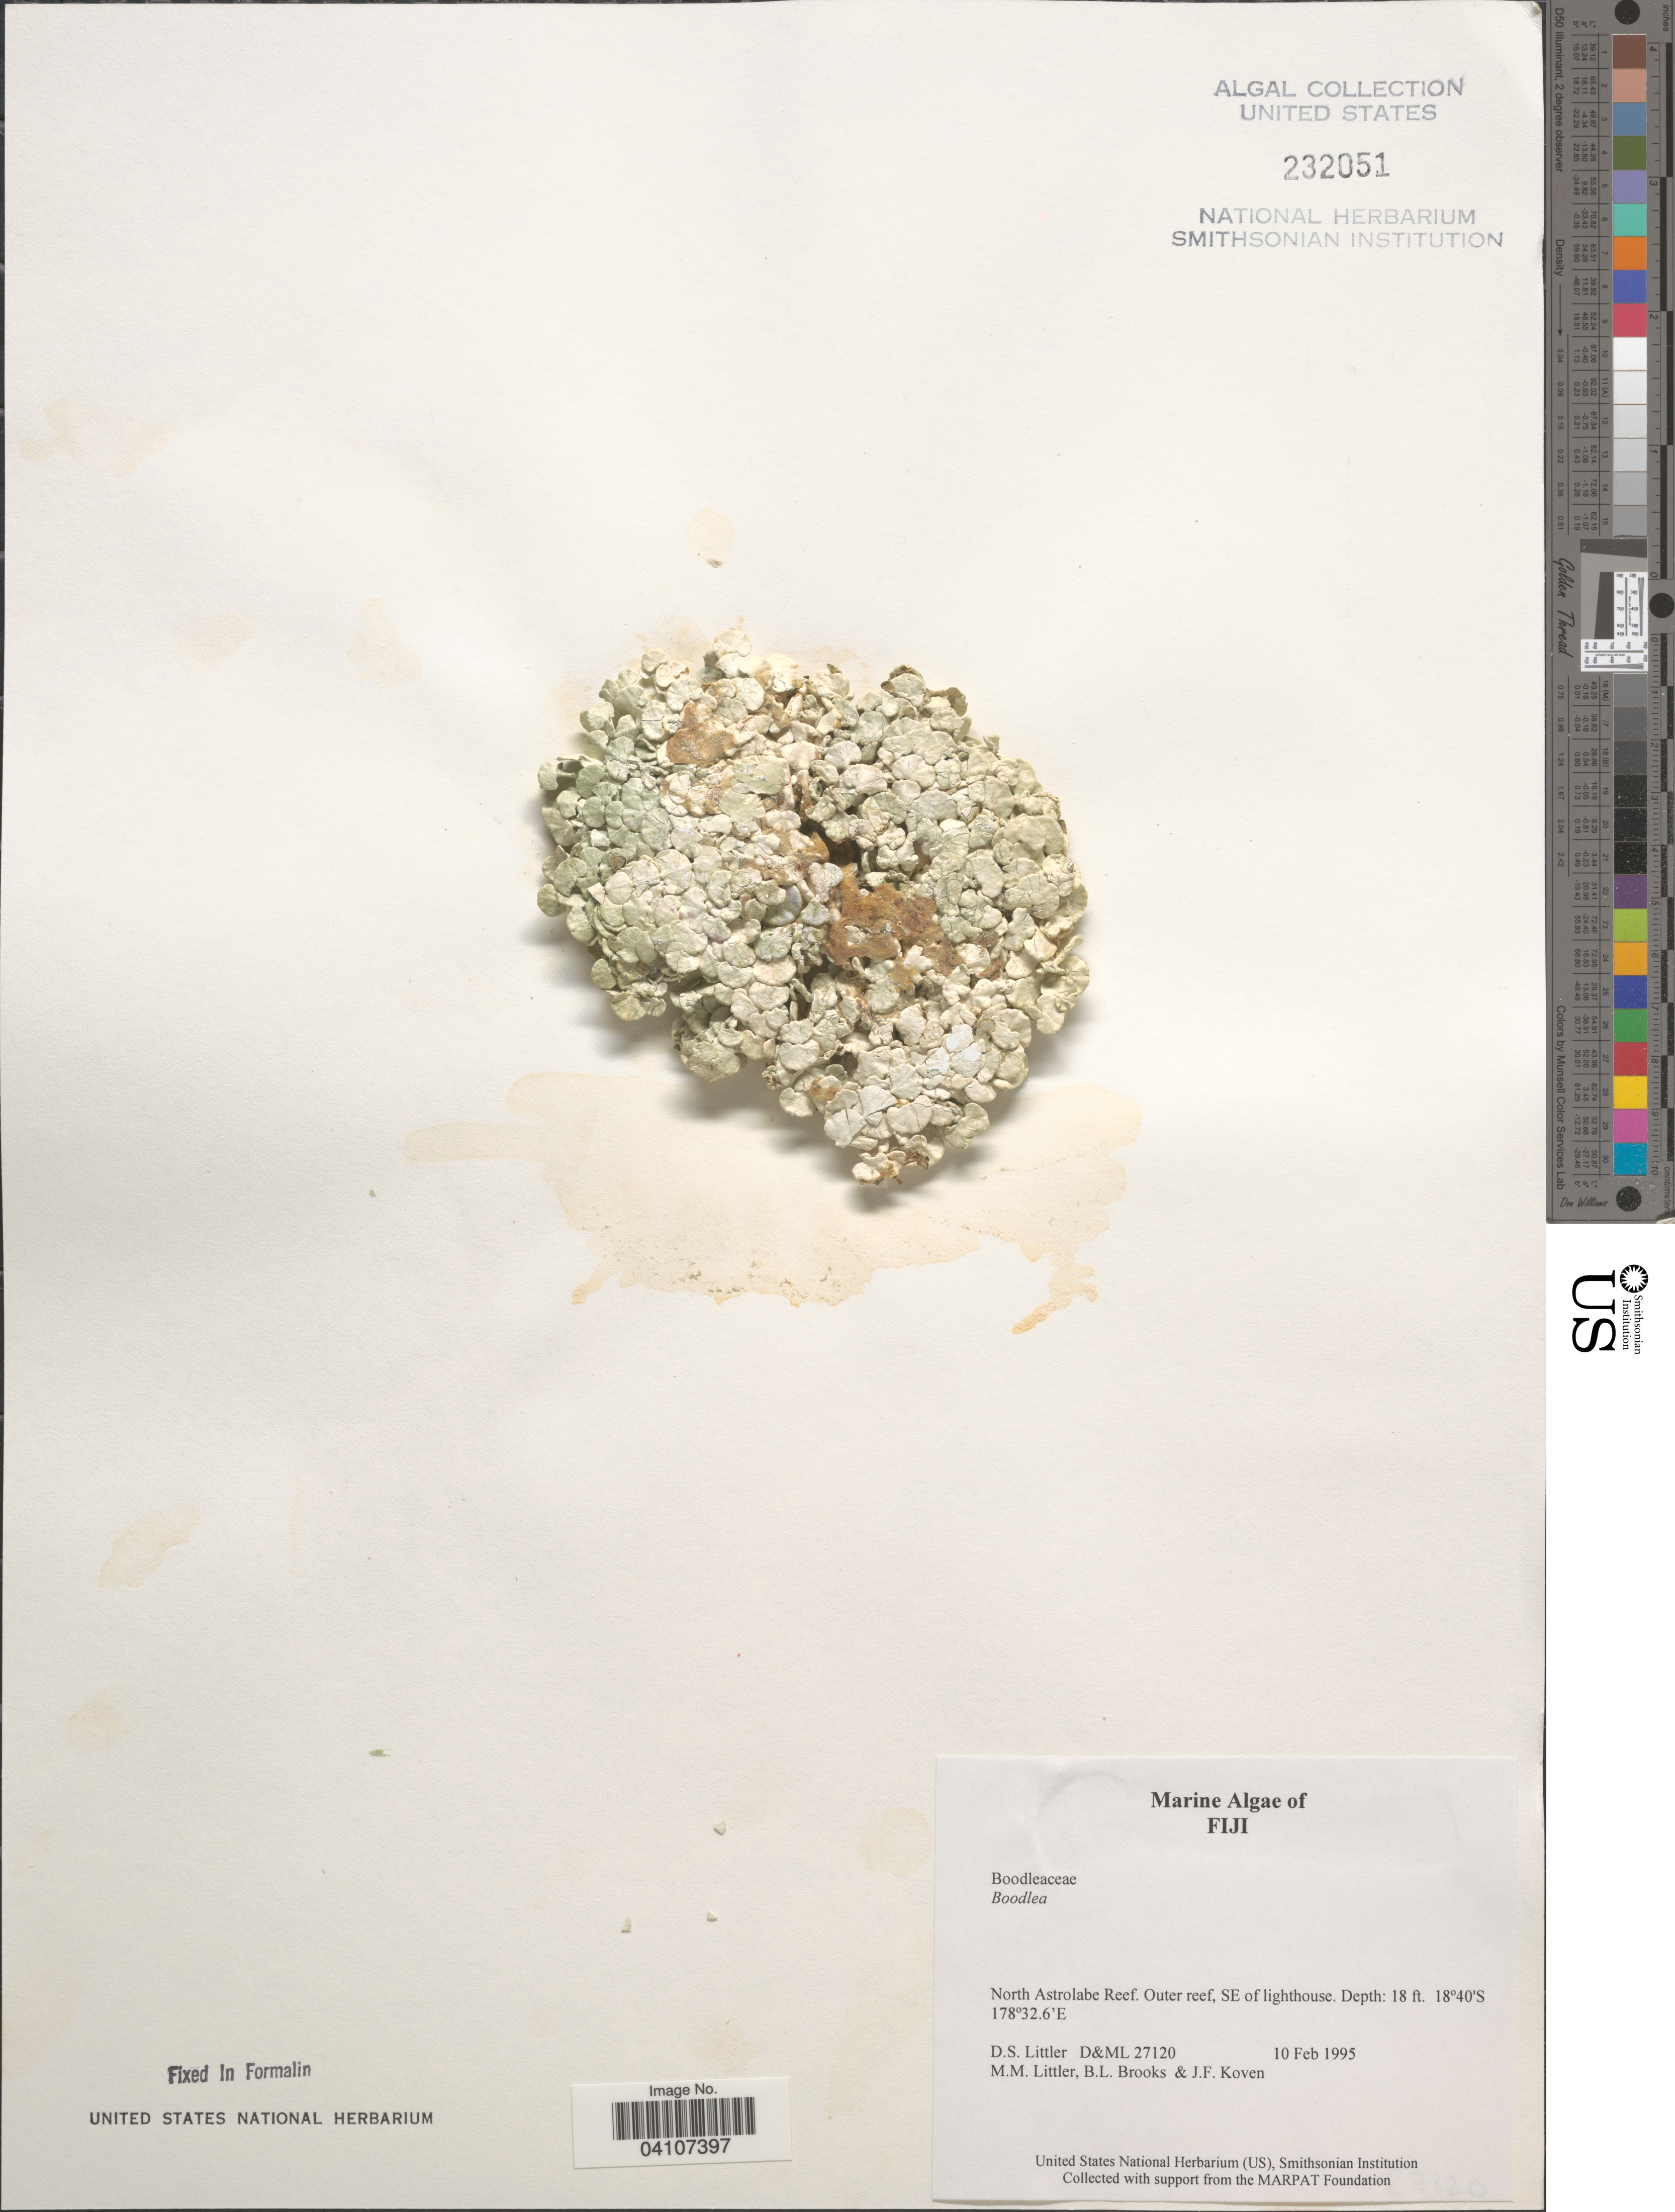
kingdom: Plantae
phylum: Chlorophyta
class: Ulvophyceae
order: Siphonocladales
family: Boodleaceae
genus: Boodlea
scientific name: Boodlea sp.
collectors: D. S. Littler, B. Brooks & J. Koven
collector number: D&ML 27120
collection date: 1995-02-10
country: Fiji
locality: North Astrolobe Reef. Outer reef, SE of lighthouse.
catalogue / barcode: US 232051